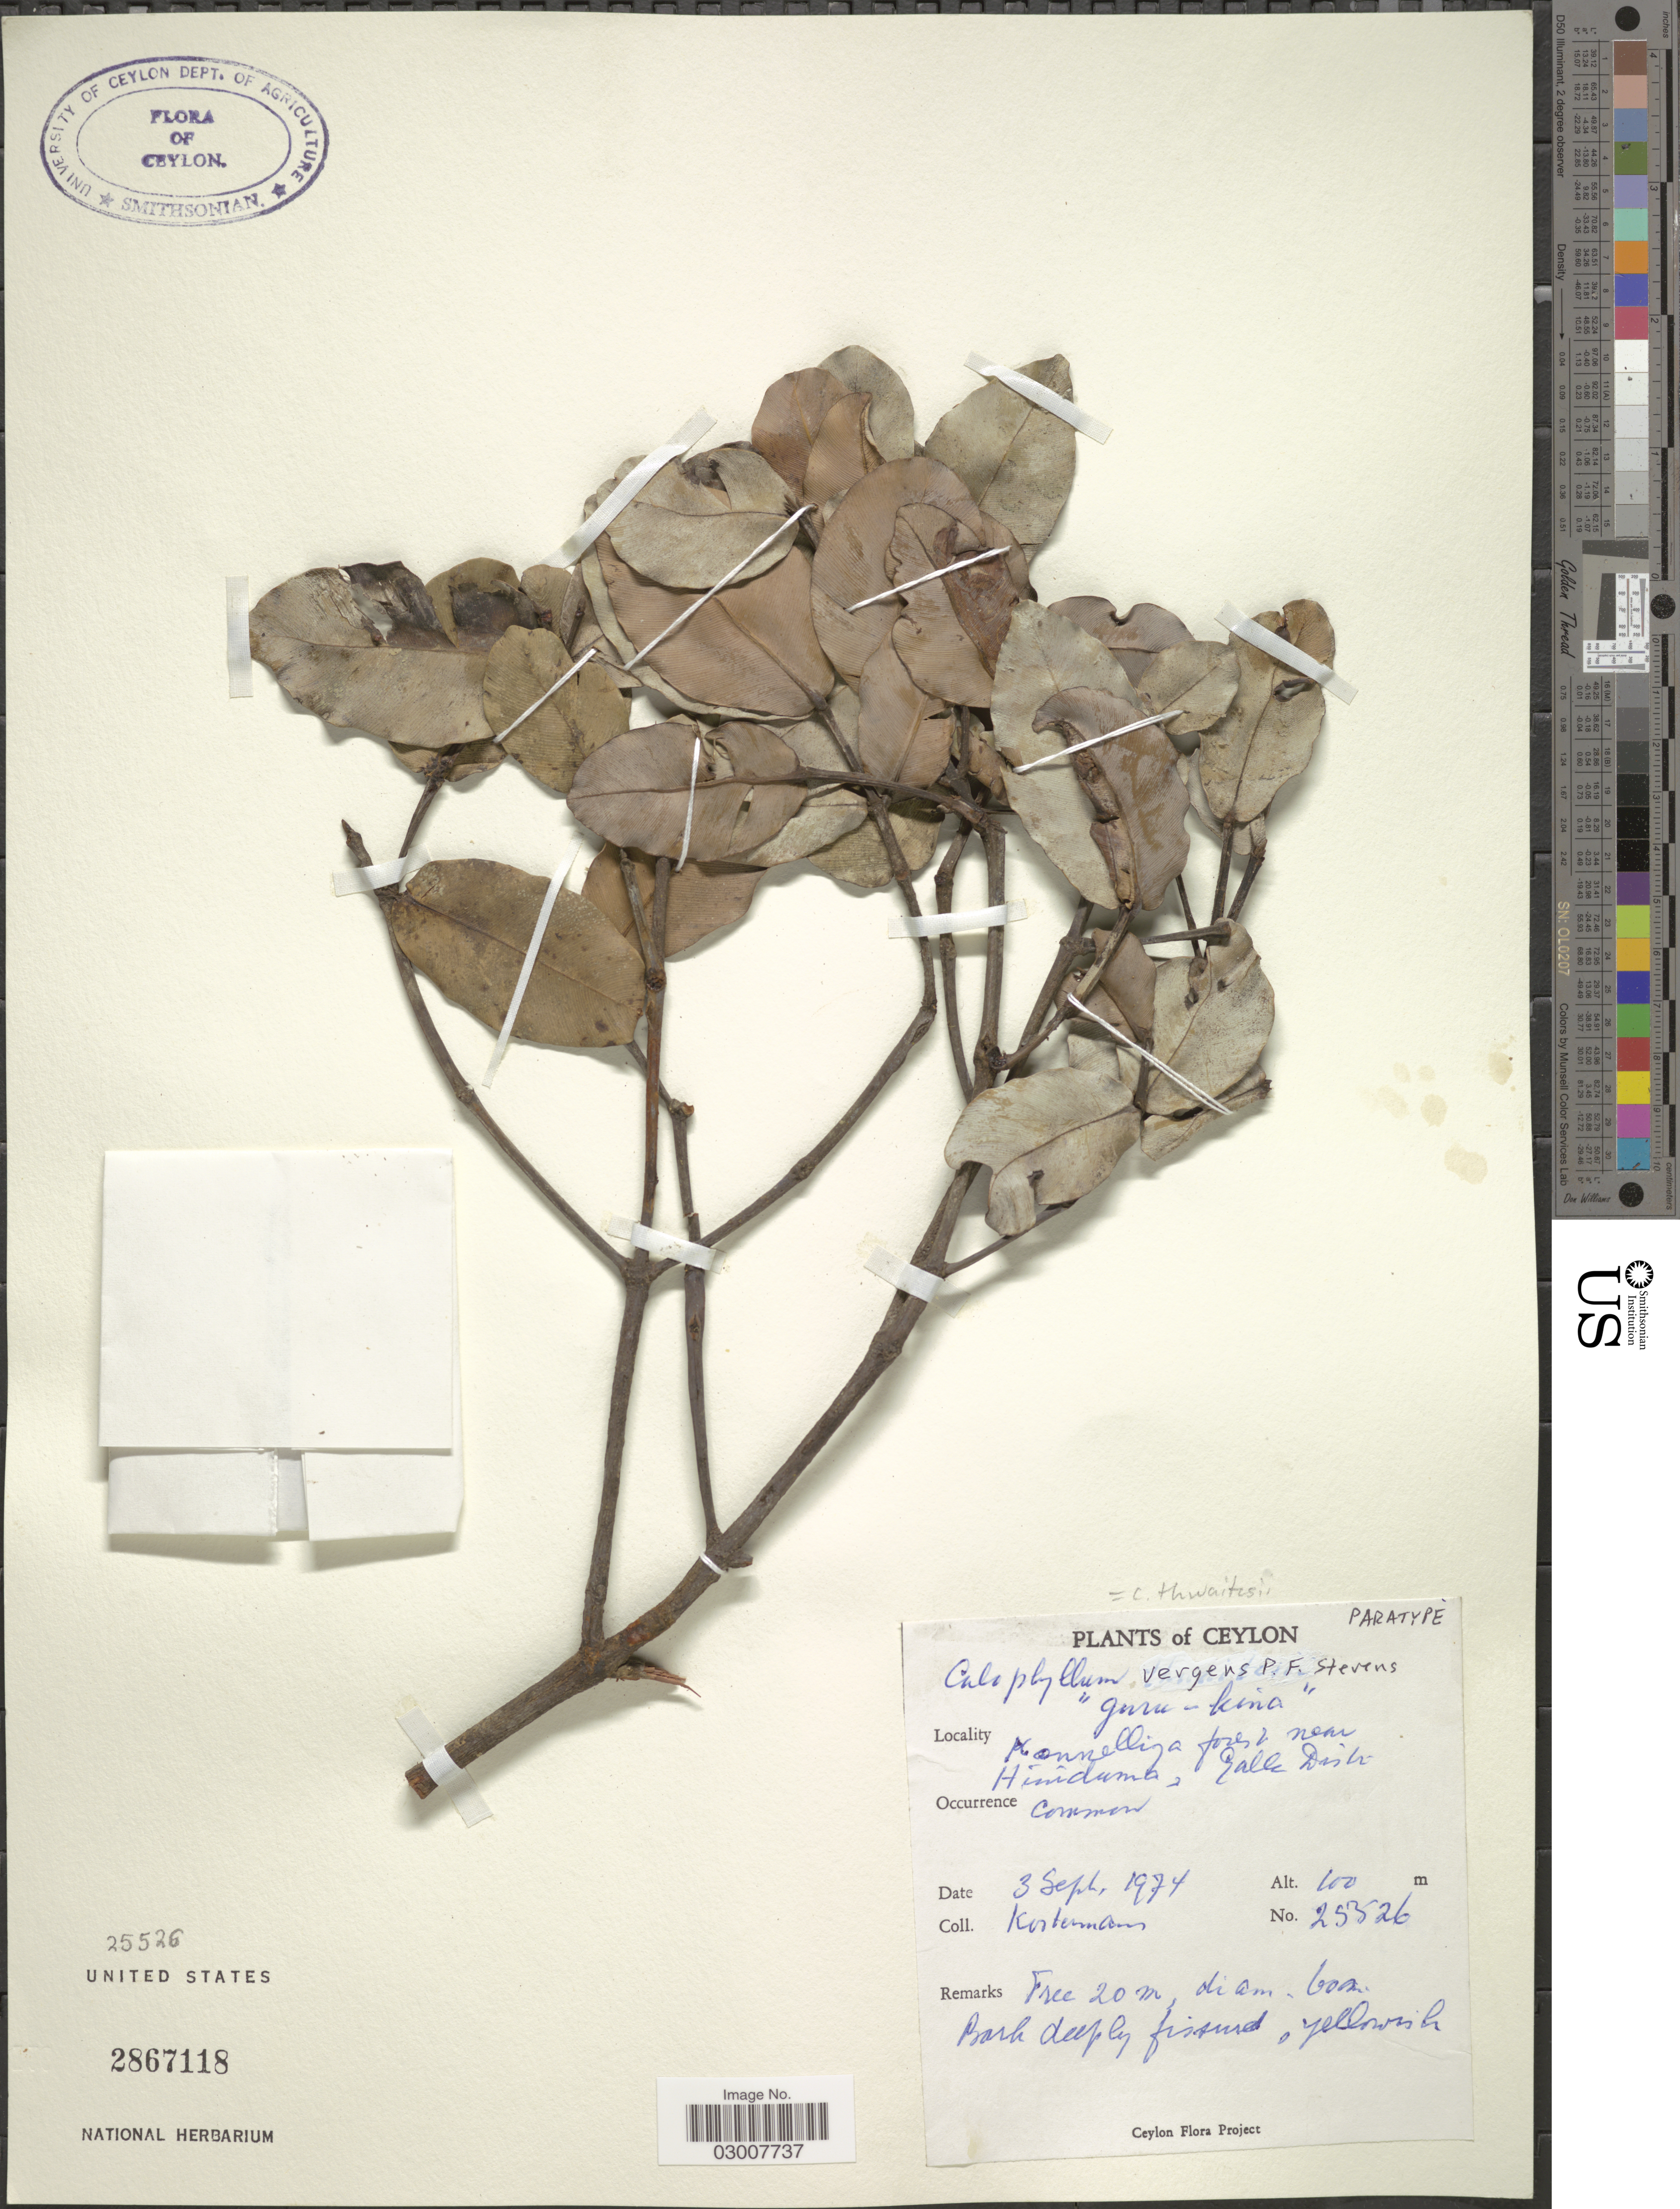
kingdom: Plantae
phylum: Tracheophyta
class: Magnoliopsida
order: Malpighiales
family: Calophyllaceae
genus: Calophyllum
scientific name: Calophyllum thwaitesii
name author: Planch. & Triana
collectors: Kostermans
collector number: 25526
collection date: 1974-09-03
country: Sri Lanka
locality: Ceylon. Kannelliya forest near Hiniduma, Galle Distr.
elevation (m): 100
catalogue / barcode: US 2867118